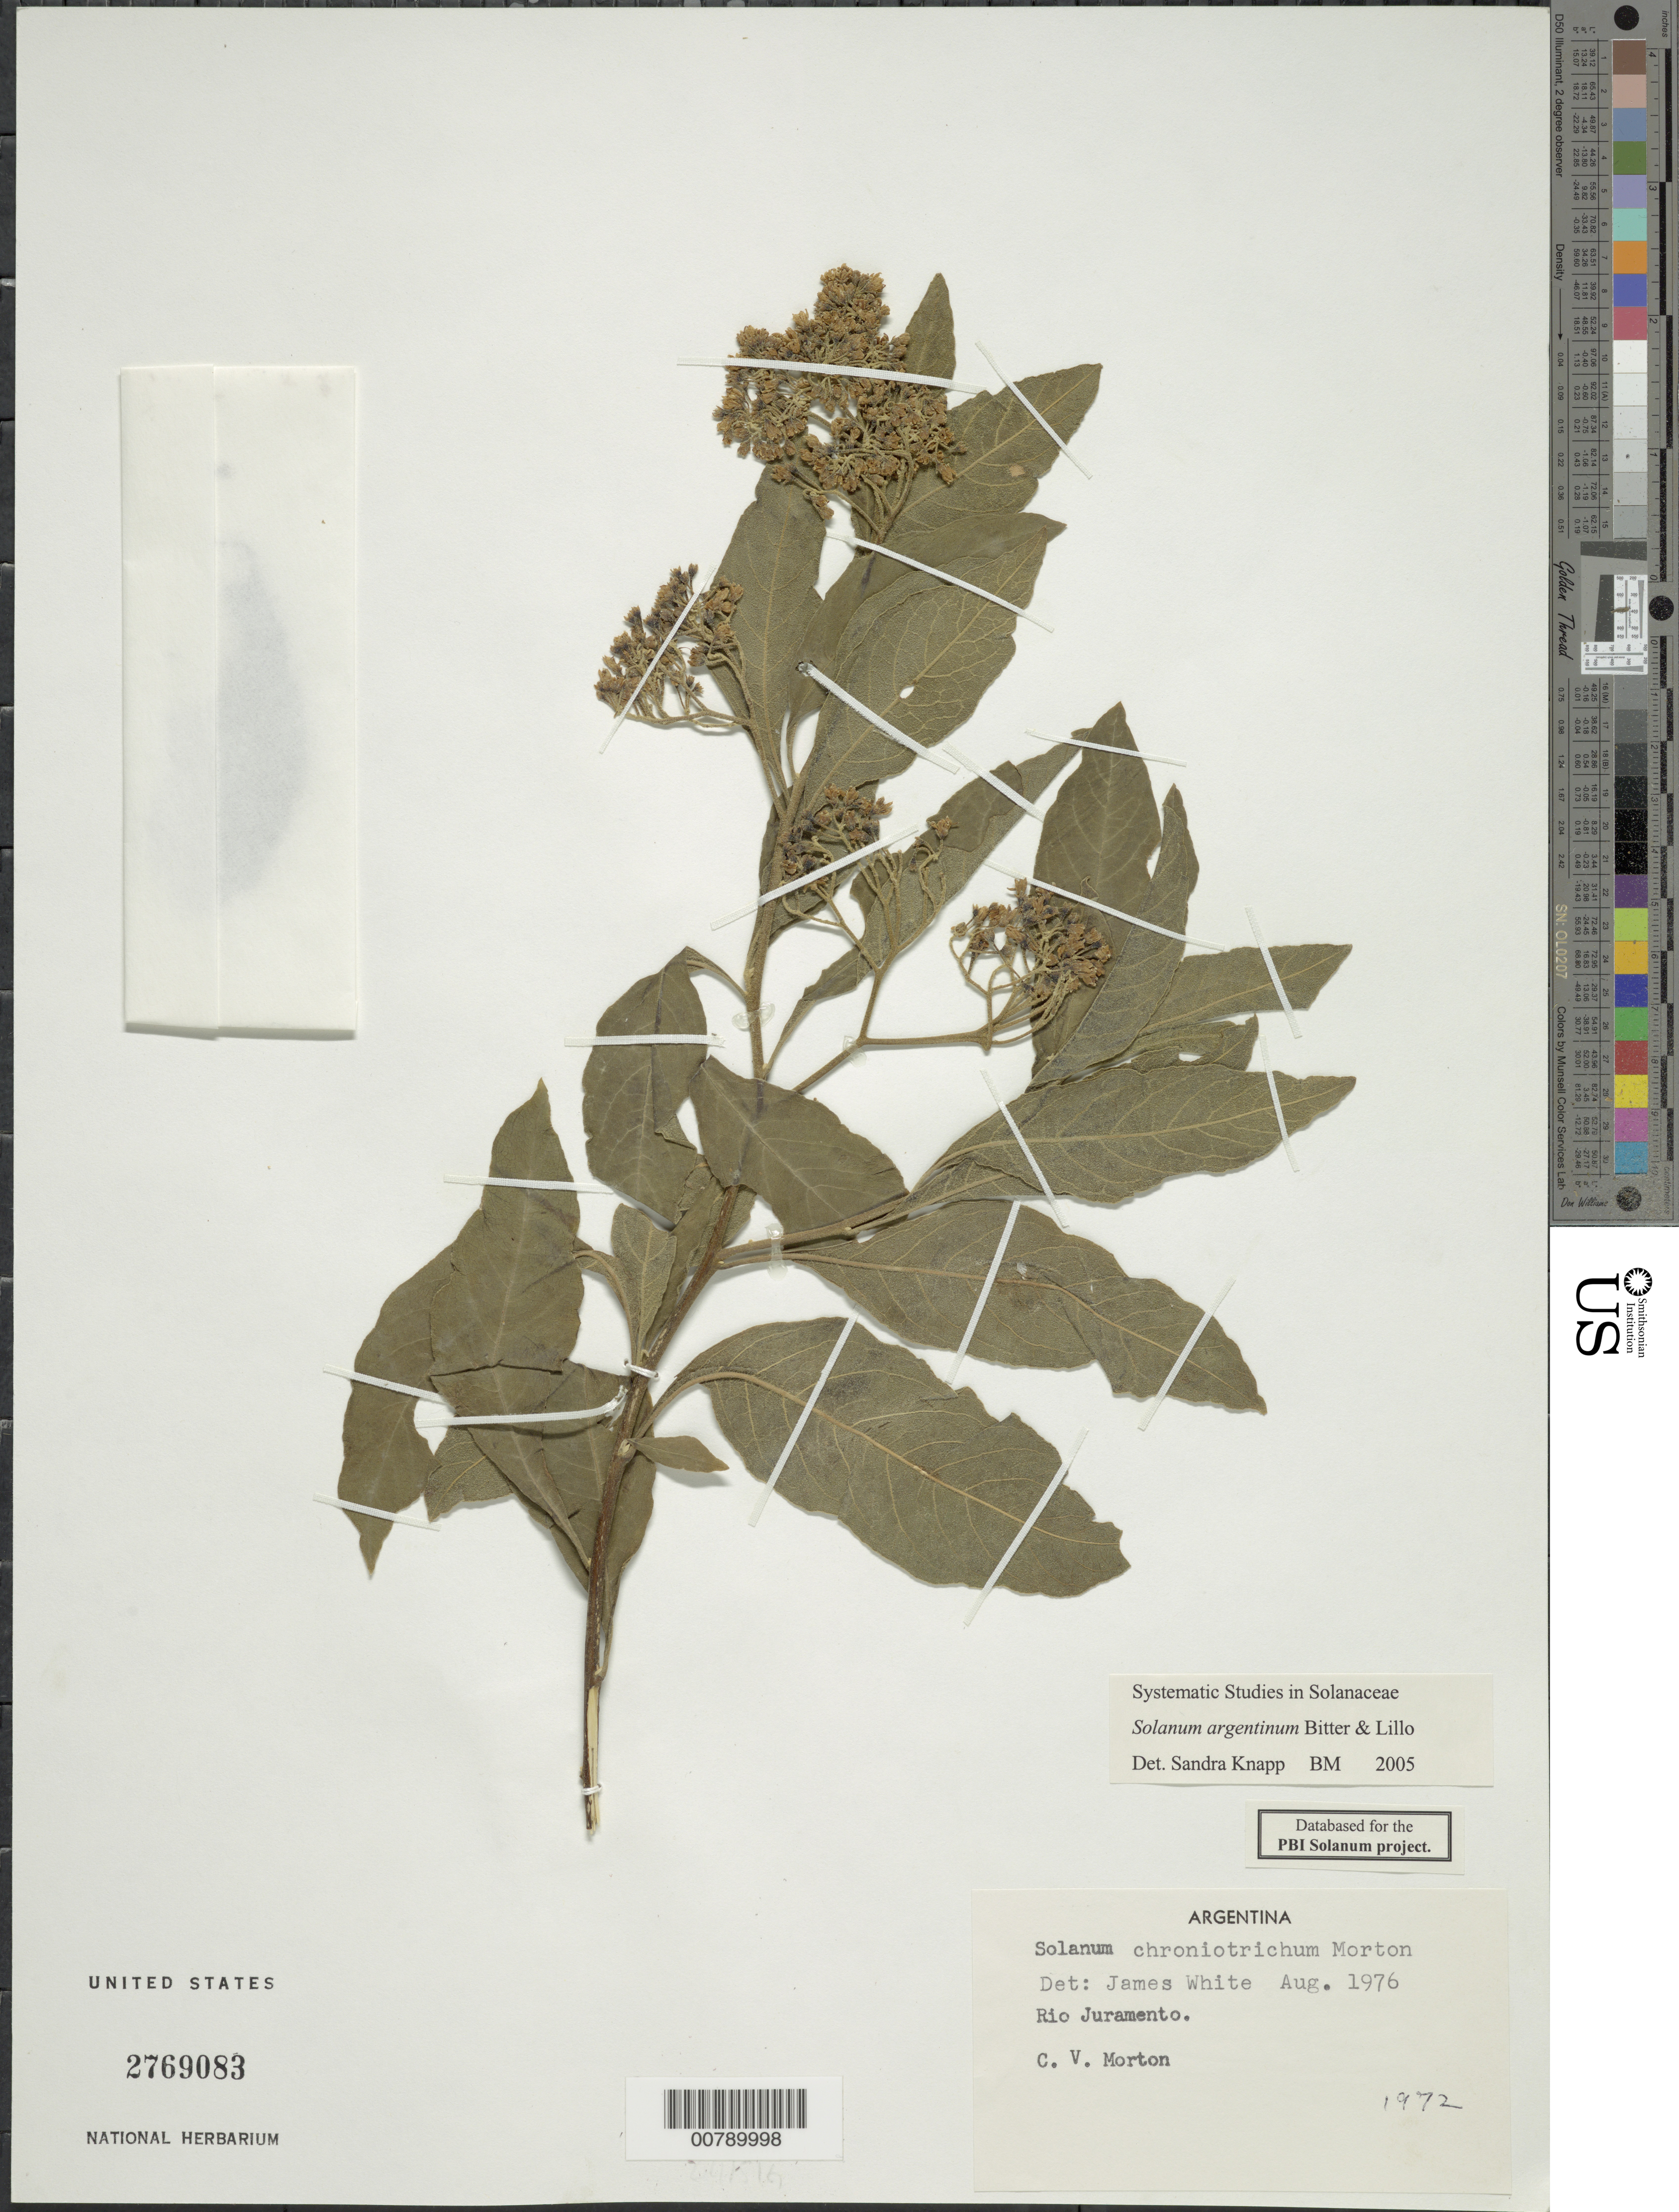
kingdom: Plantae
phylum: Tracheophyta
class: Magnoliopsida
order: Solanales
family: Solanaceae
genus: Solanum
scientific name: Solanum argentinum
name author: Bitter & Lillo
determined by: Knapp, S. D.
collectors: C. V. Morton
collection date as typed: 1972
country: Argentina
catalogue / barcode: US 2769083